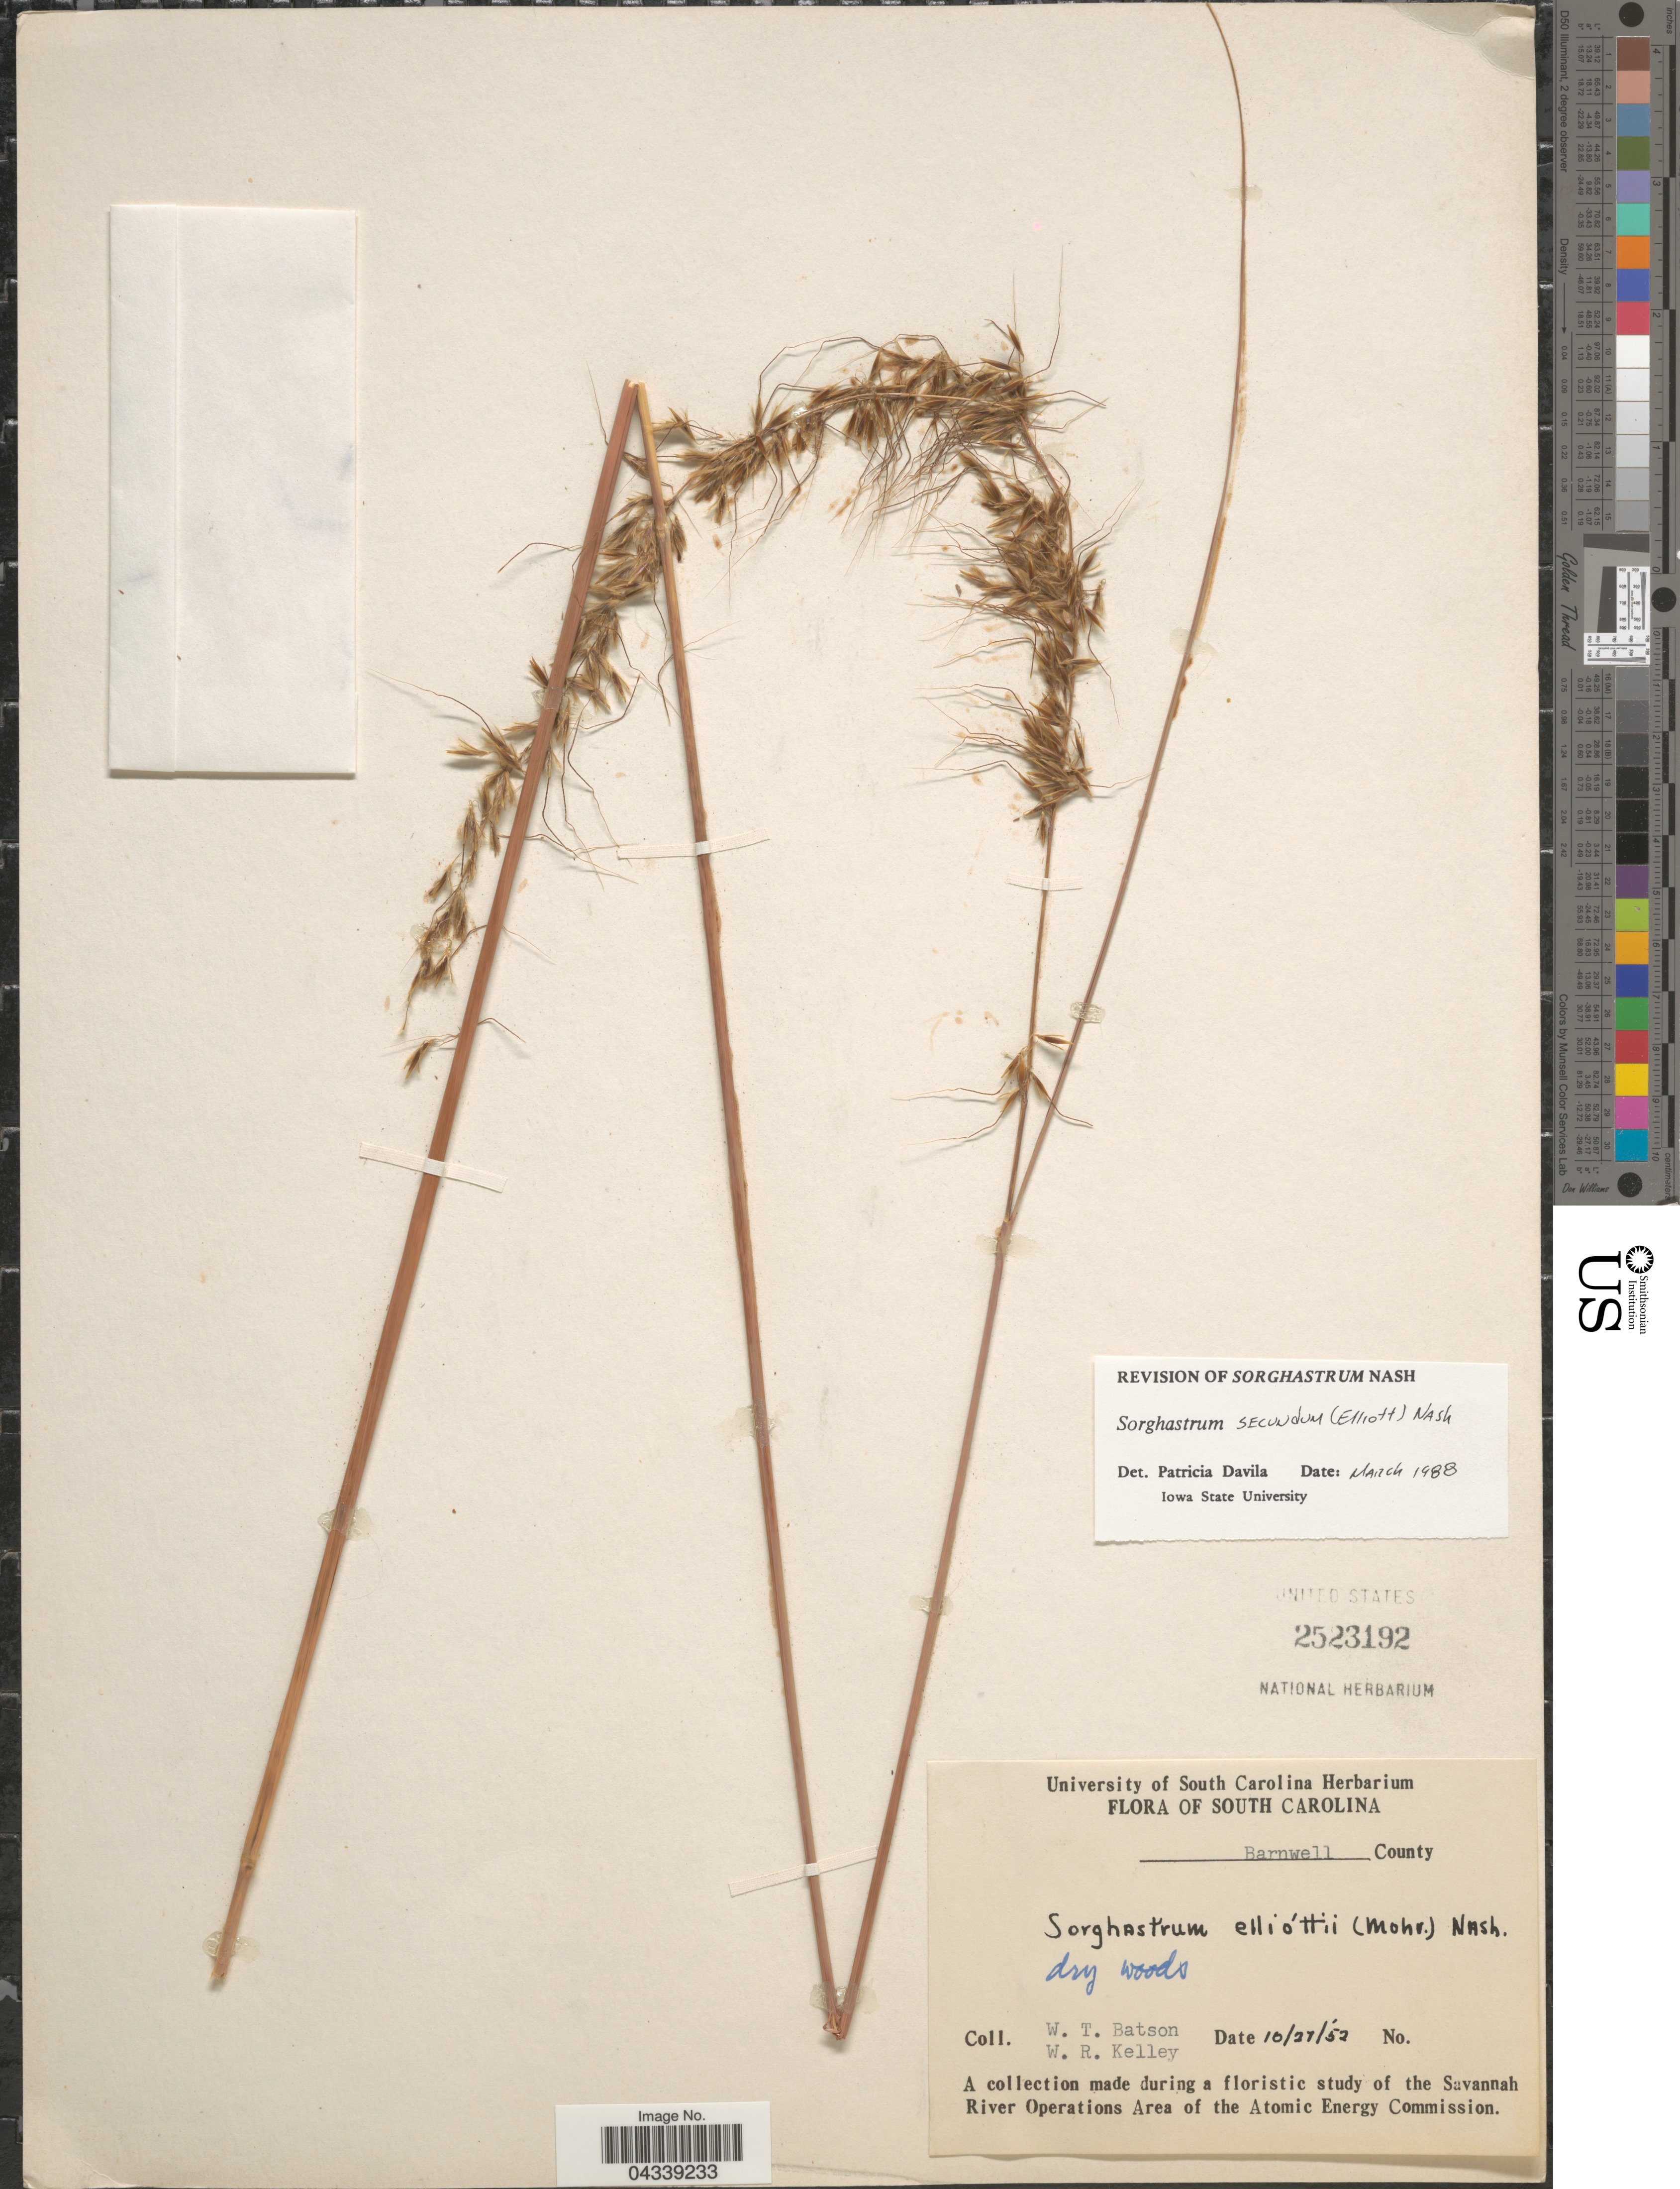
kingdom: Plantae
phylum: Tracheophyta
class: Liliopsida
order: Poales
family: Poaceae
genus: Sorghastrum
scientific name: Sorghastrum secundum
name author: (Elliott) Nash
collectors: W. Batson & W. R. Kelley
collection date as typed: Transcribed d/m/y: 27/10/52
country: United States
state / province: South Carolina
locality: Barnwell County.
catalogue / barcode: US 2523192